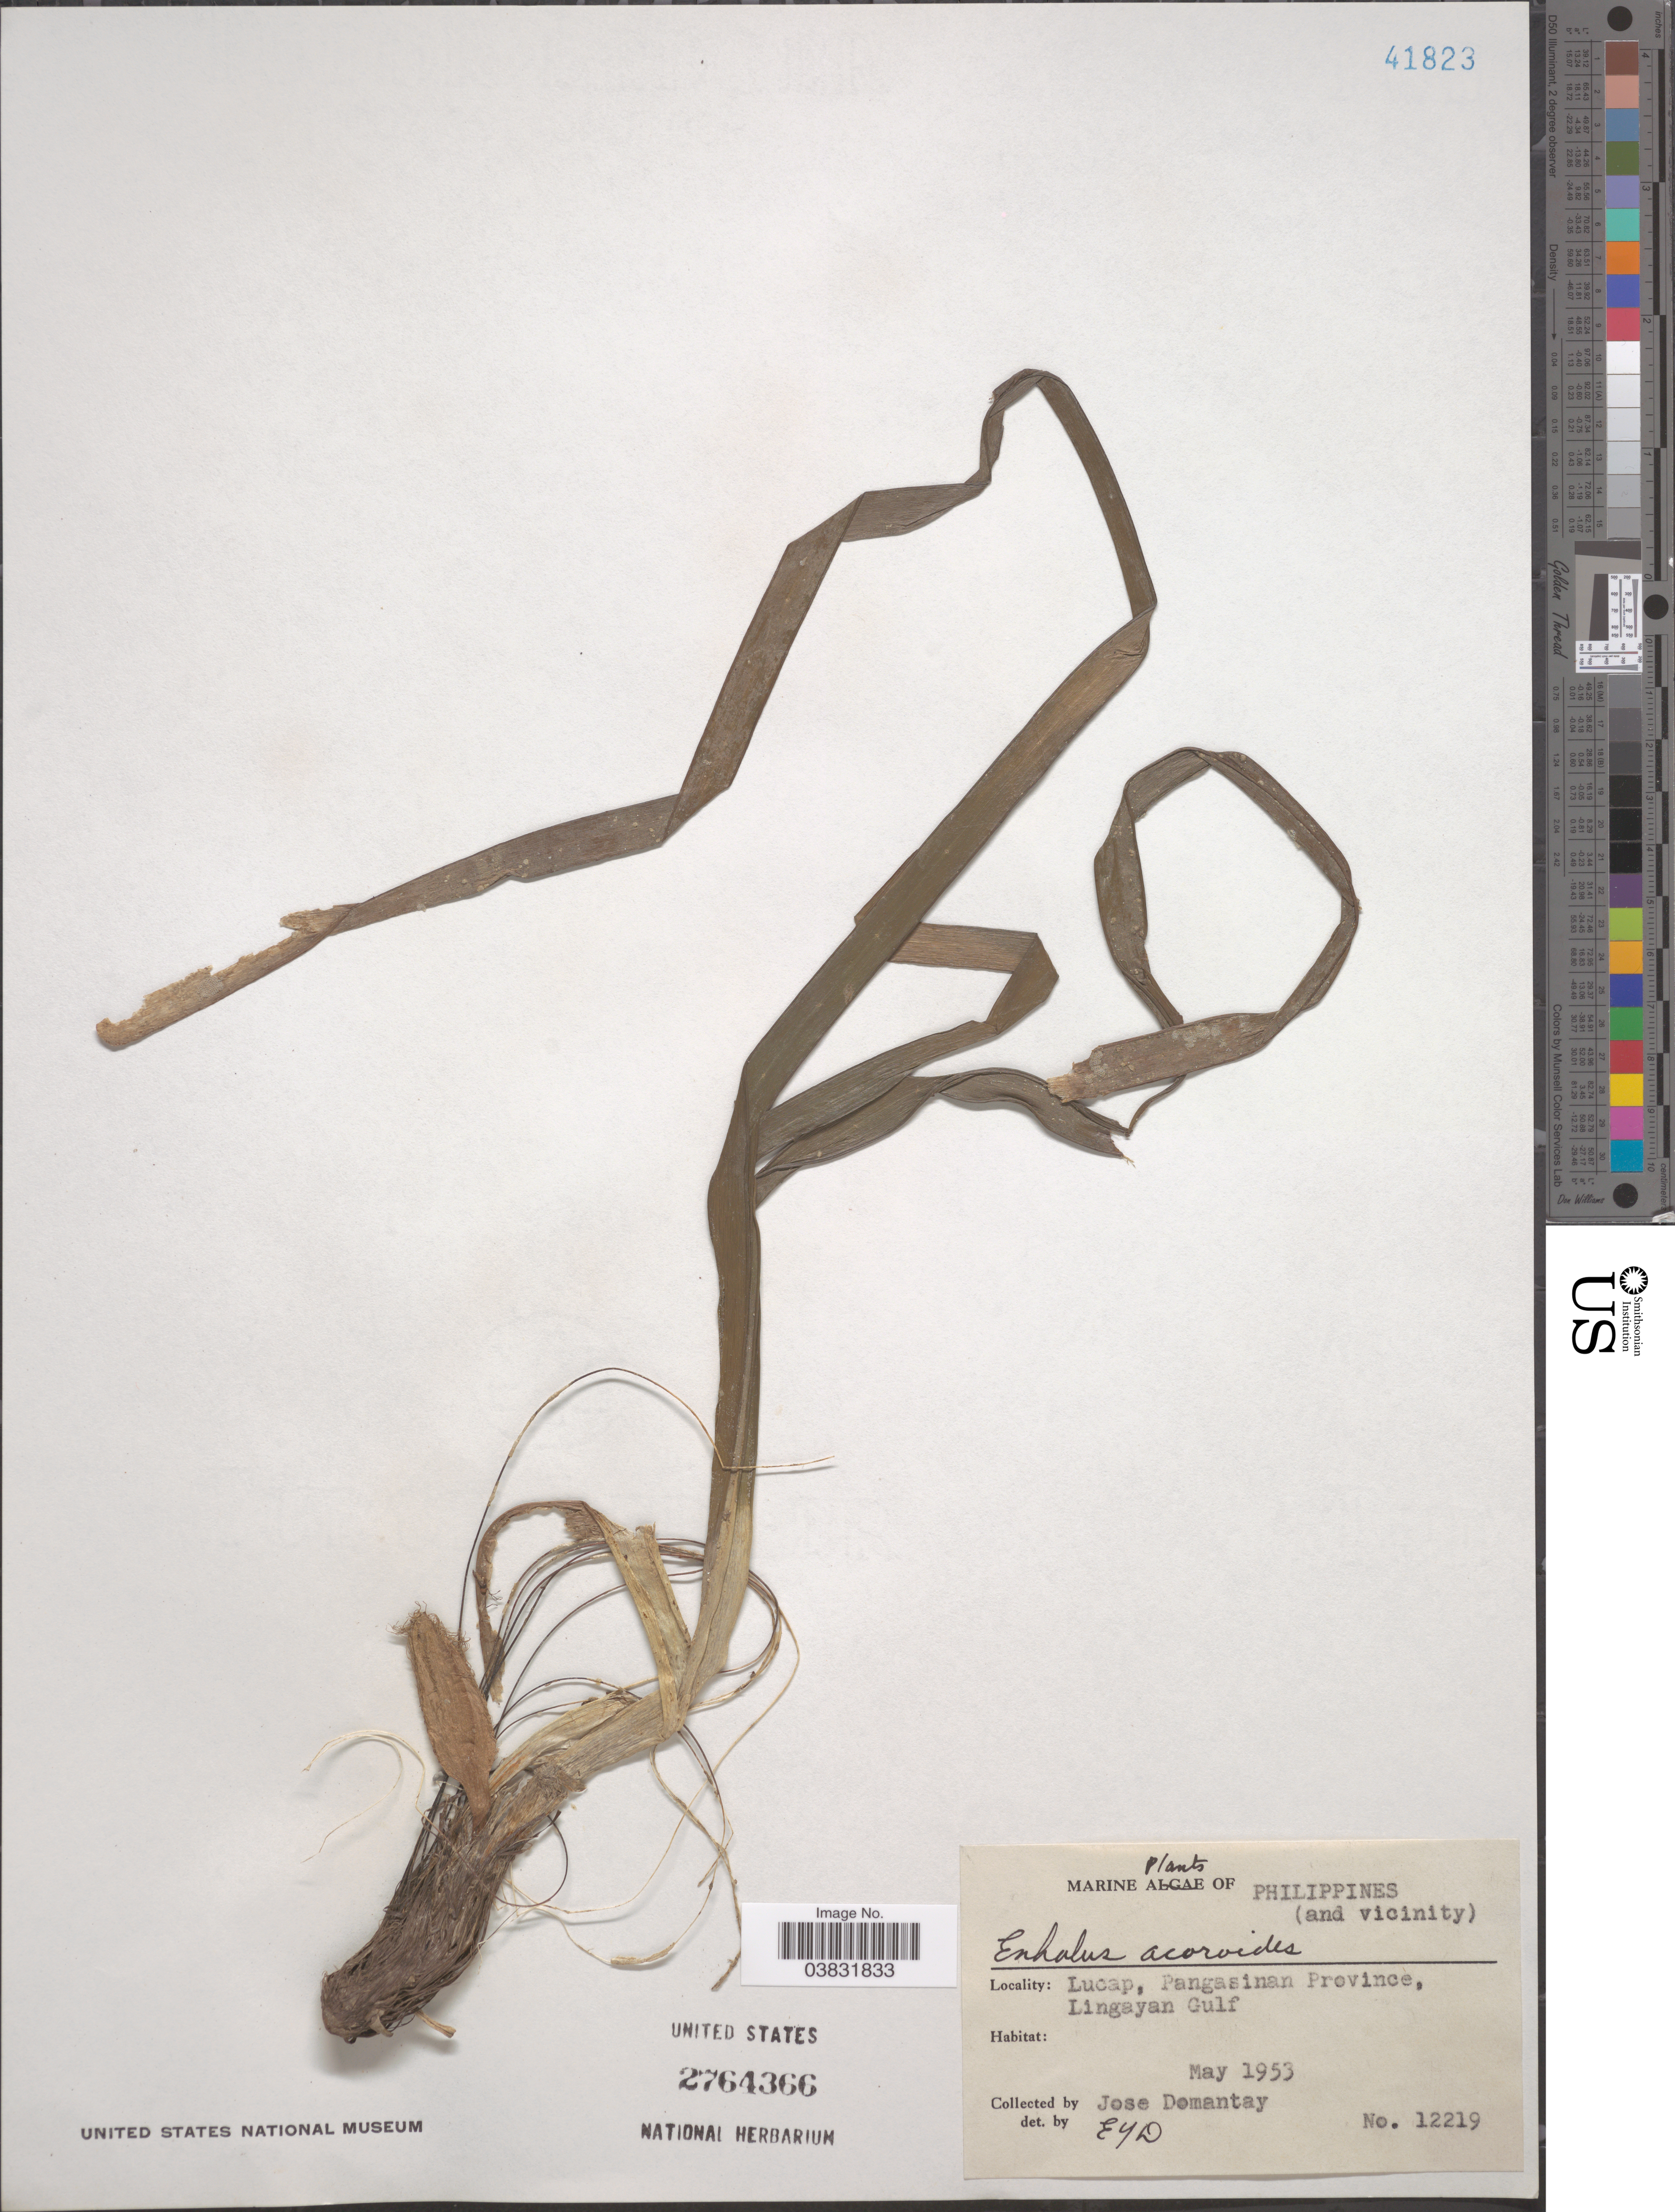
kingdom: Plantae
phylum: Tracheophyta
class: Liliopsida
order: Alismatales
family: Hydrocharitaceae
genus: Enhalus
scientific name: Enhalus acoroides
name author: (L. f.) Royle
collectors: J. Domantay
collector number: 12219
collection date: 1953-05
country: Philippines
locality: (And vicinity). Lucap, Pangasinan Province, Lingayan Gulf.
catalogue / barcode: US 2764366